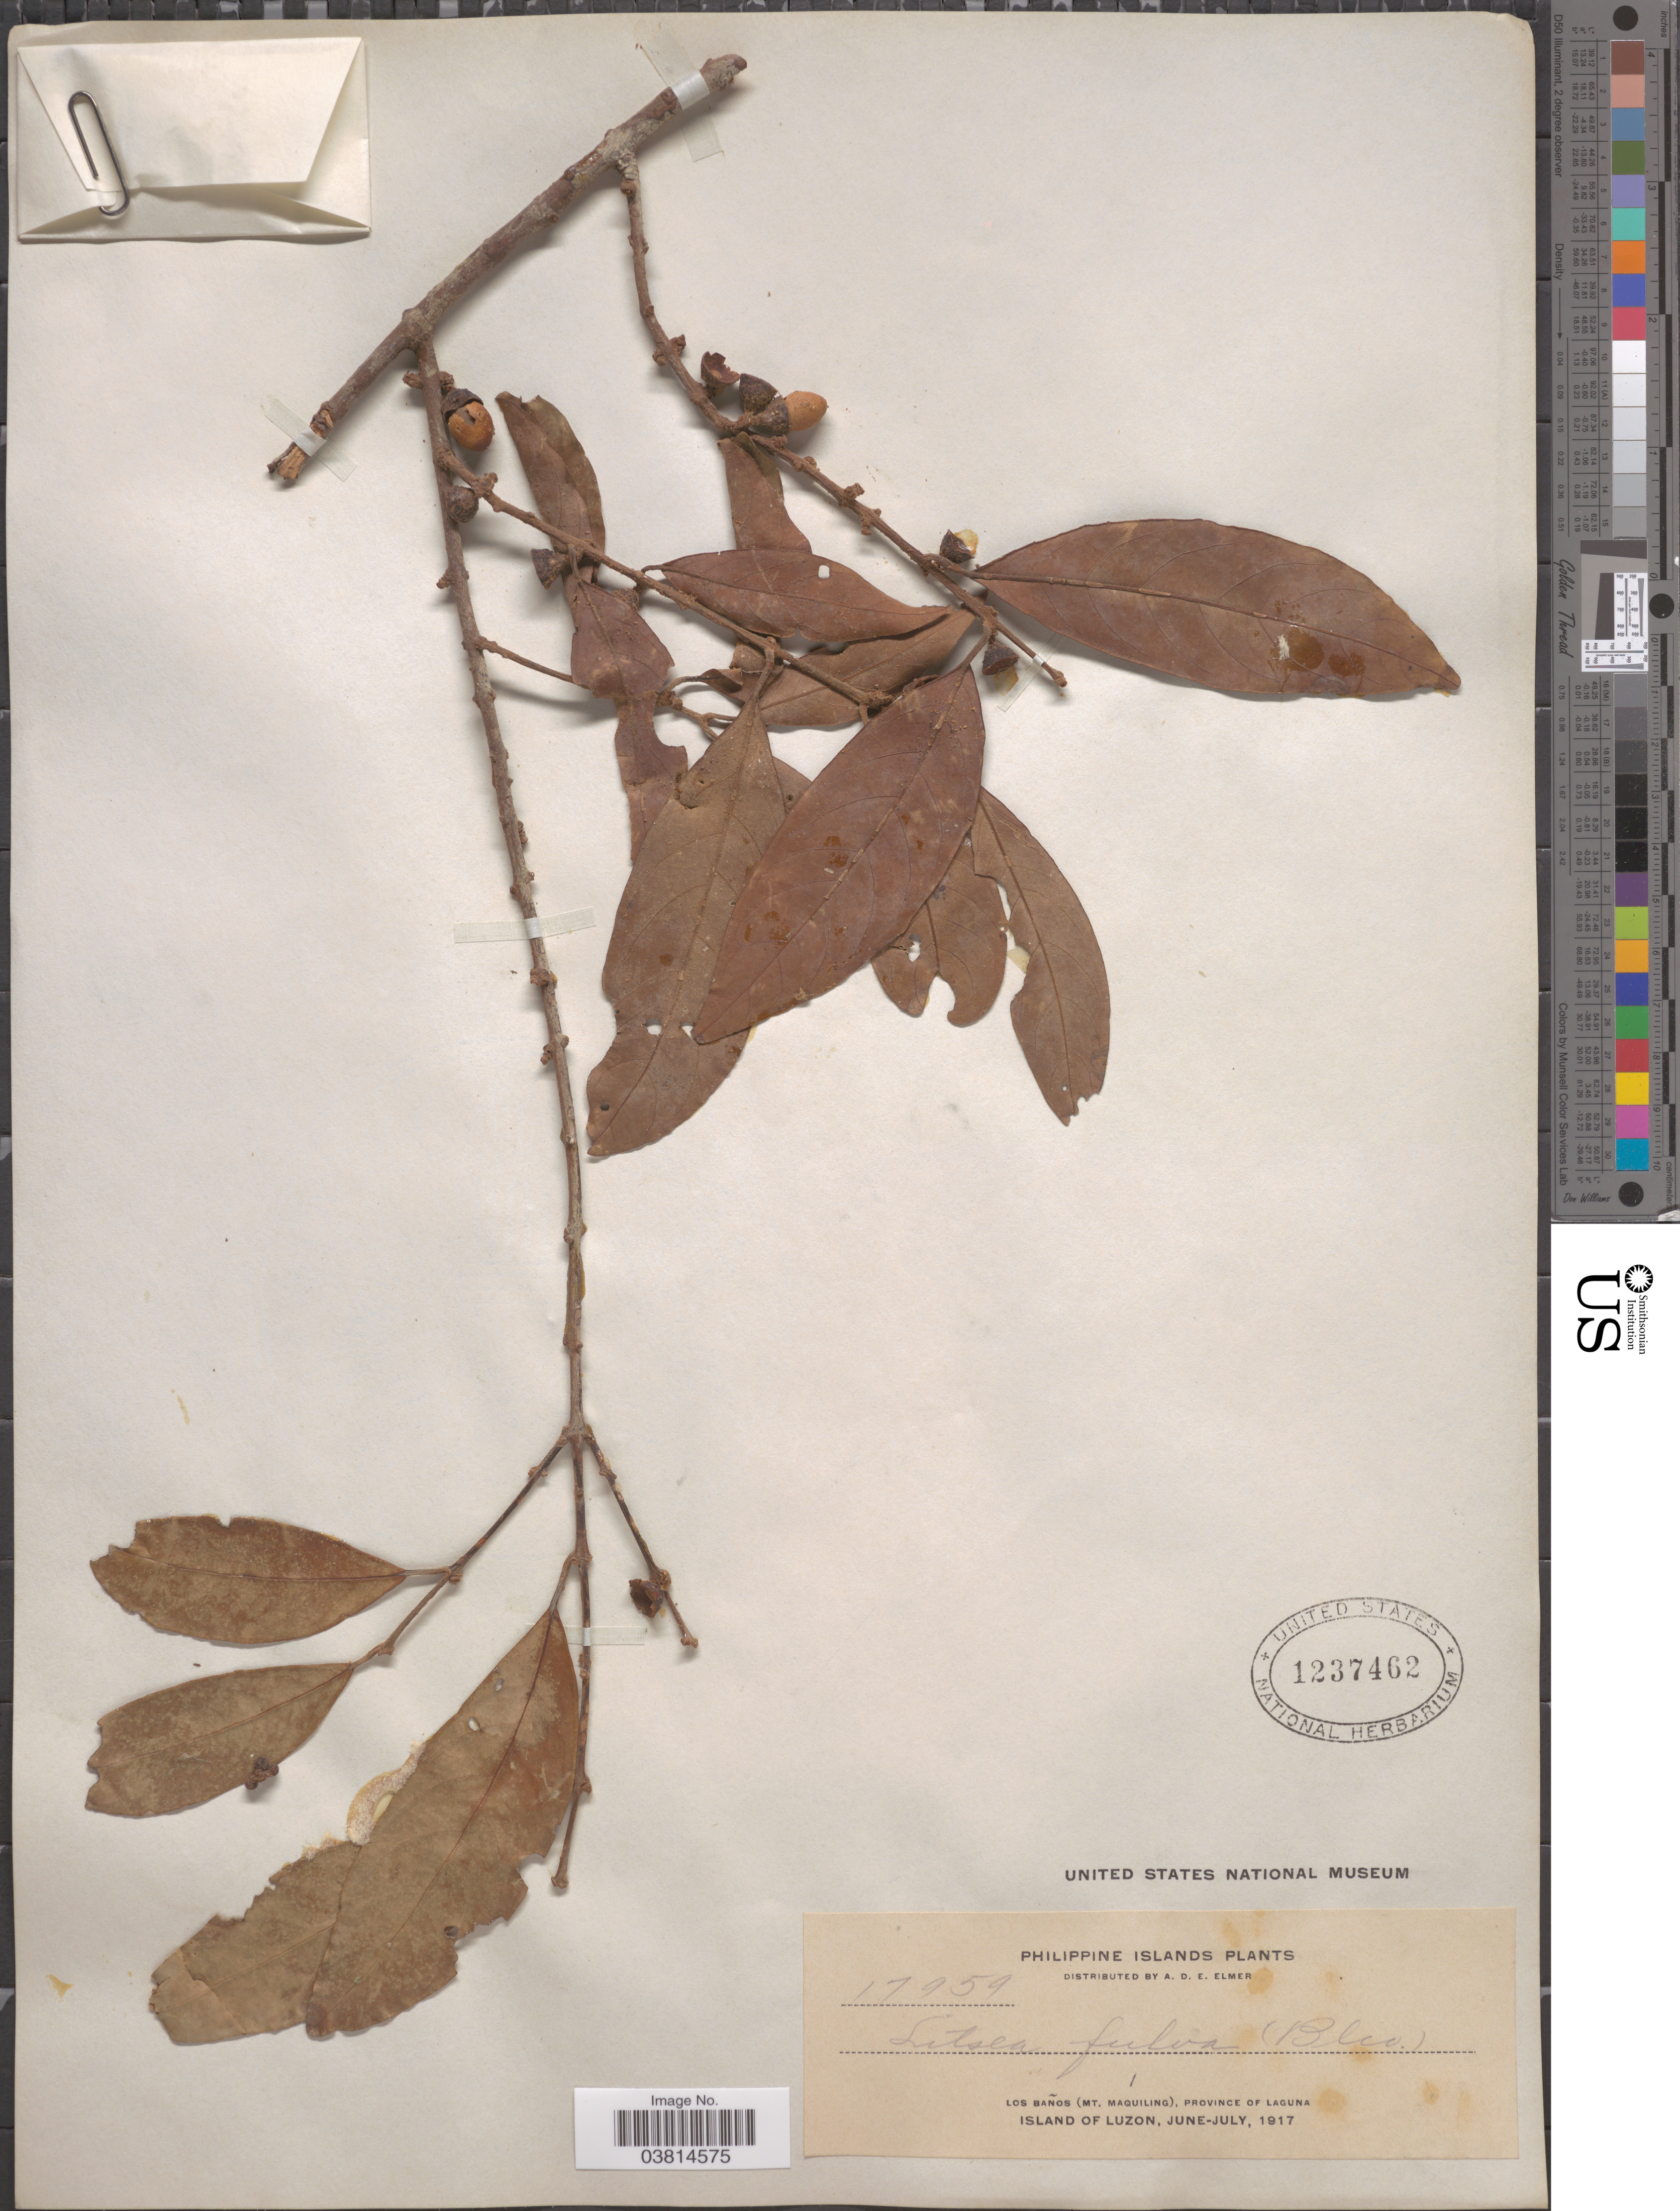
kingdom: Plantae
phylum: Tracheophyta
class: Magnoliopsida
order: Laurales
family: Lauraceae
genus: Litsea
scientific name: Litsea fulva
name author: (Blume) Fern.-Vill.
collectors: A. D. E. Elmer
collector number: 17959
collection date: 1917-06/1917-07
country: Philippines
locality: Los Baños (Mt. Maquiling), Province of Laguna. Island of Luzon.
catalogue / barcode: US 1237462